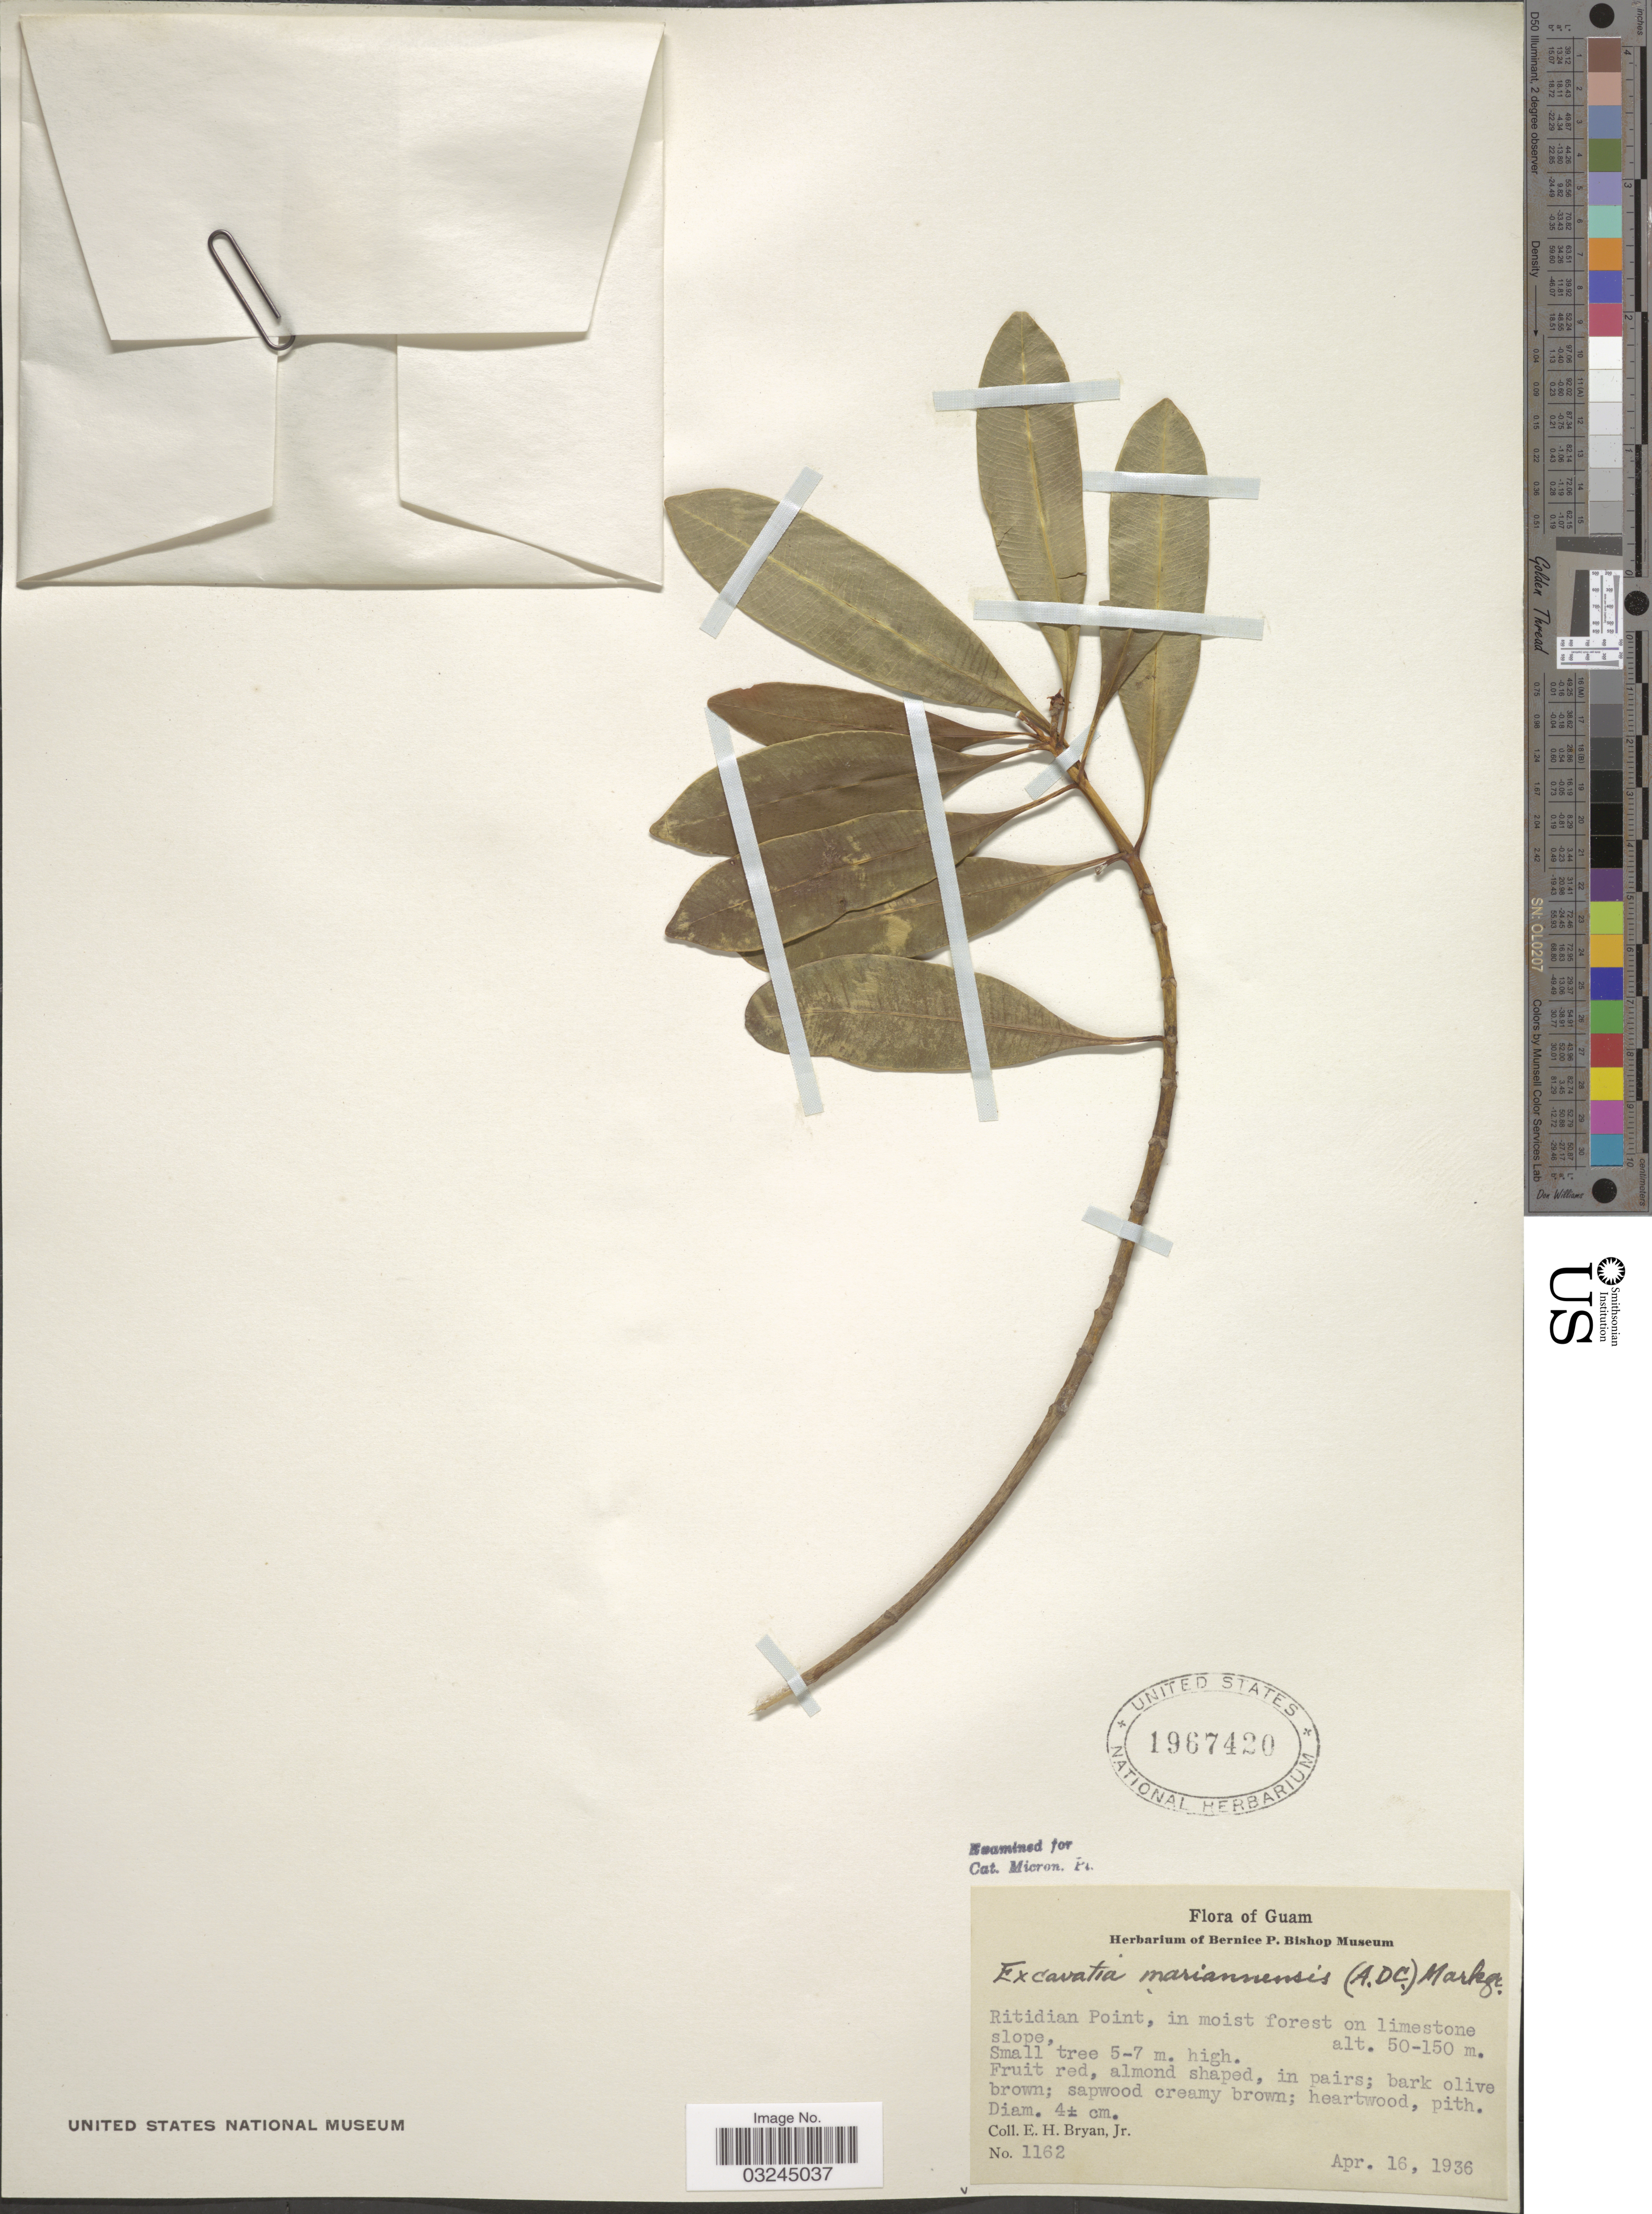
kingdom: Plantae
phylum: Tracheophyta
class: Magnoliopsida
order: Gentianales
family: Apocynaceae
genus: Ochrosia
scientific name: Ochrosia mariannensis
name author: A. DC.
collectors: E. Bryan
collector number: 1162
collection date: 1936-04-16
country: Guam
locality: Ritidian Point.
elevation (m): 50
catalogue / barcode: US 1967420